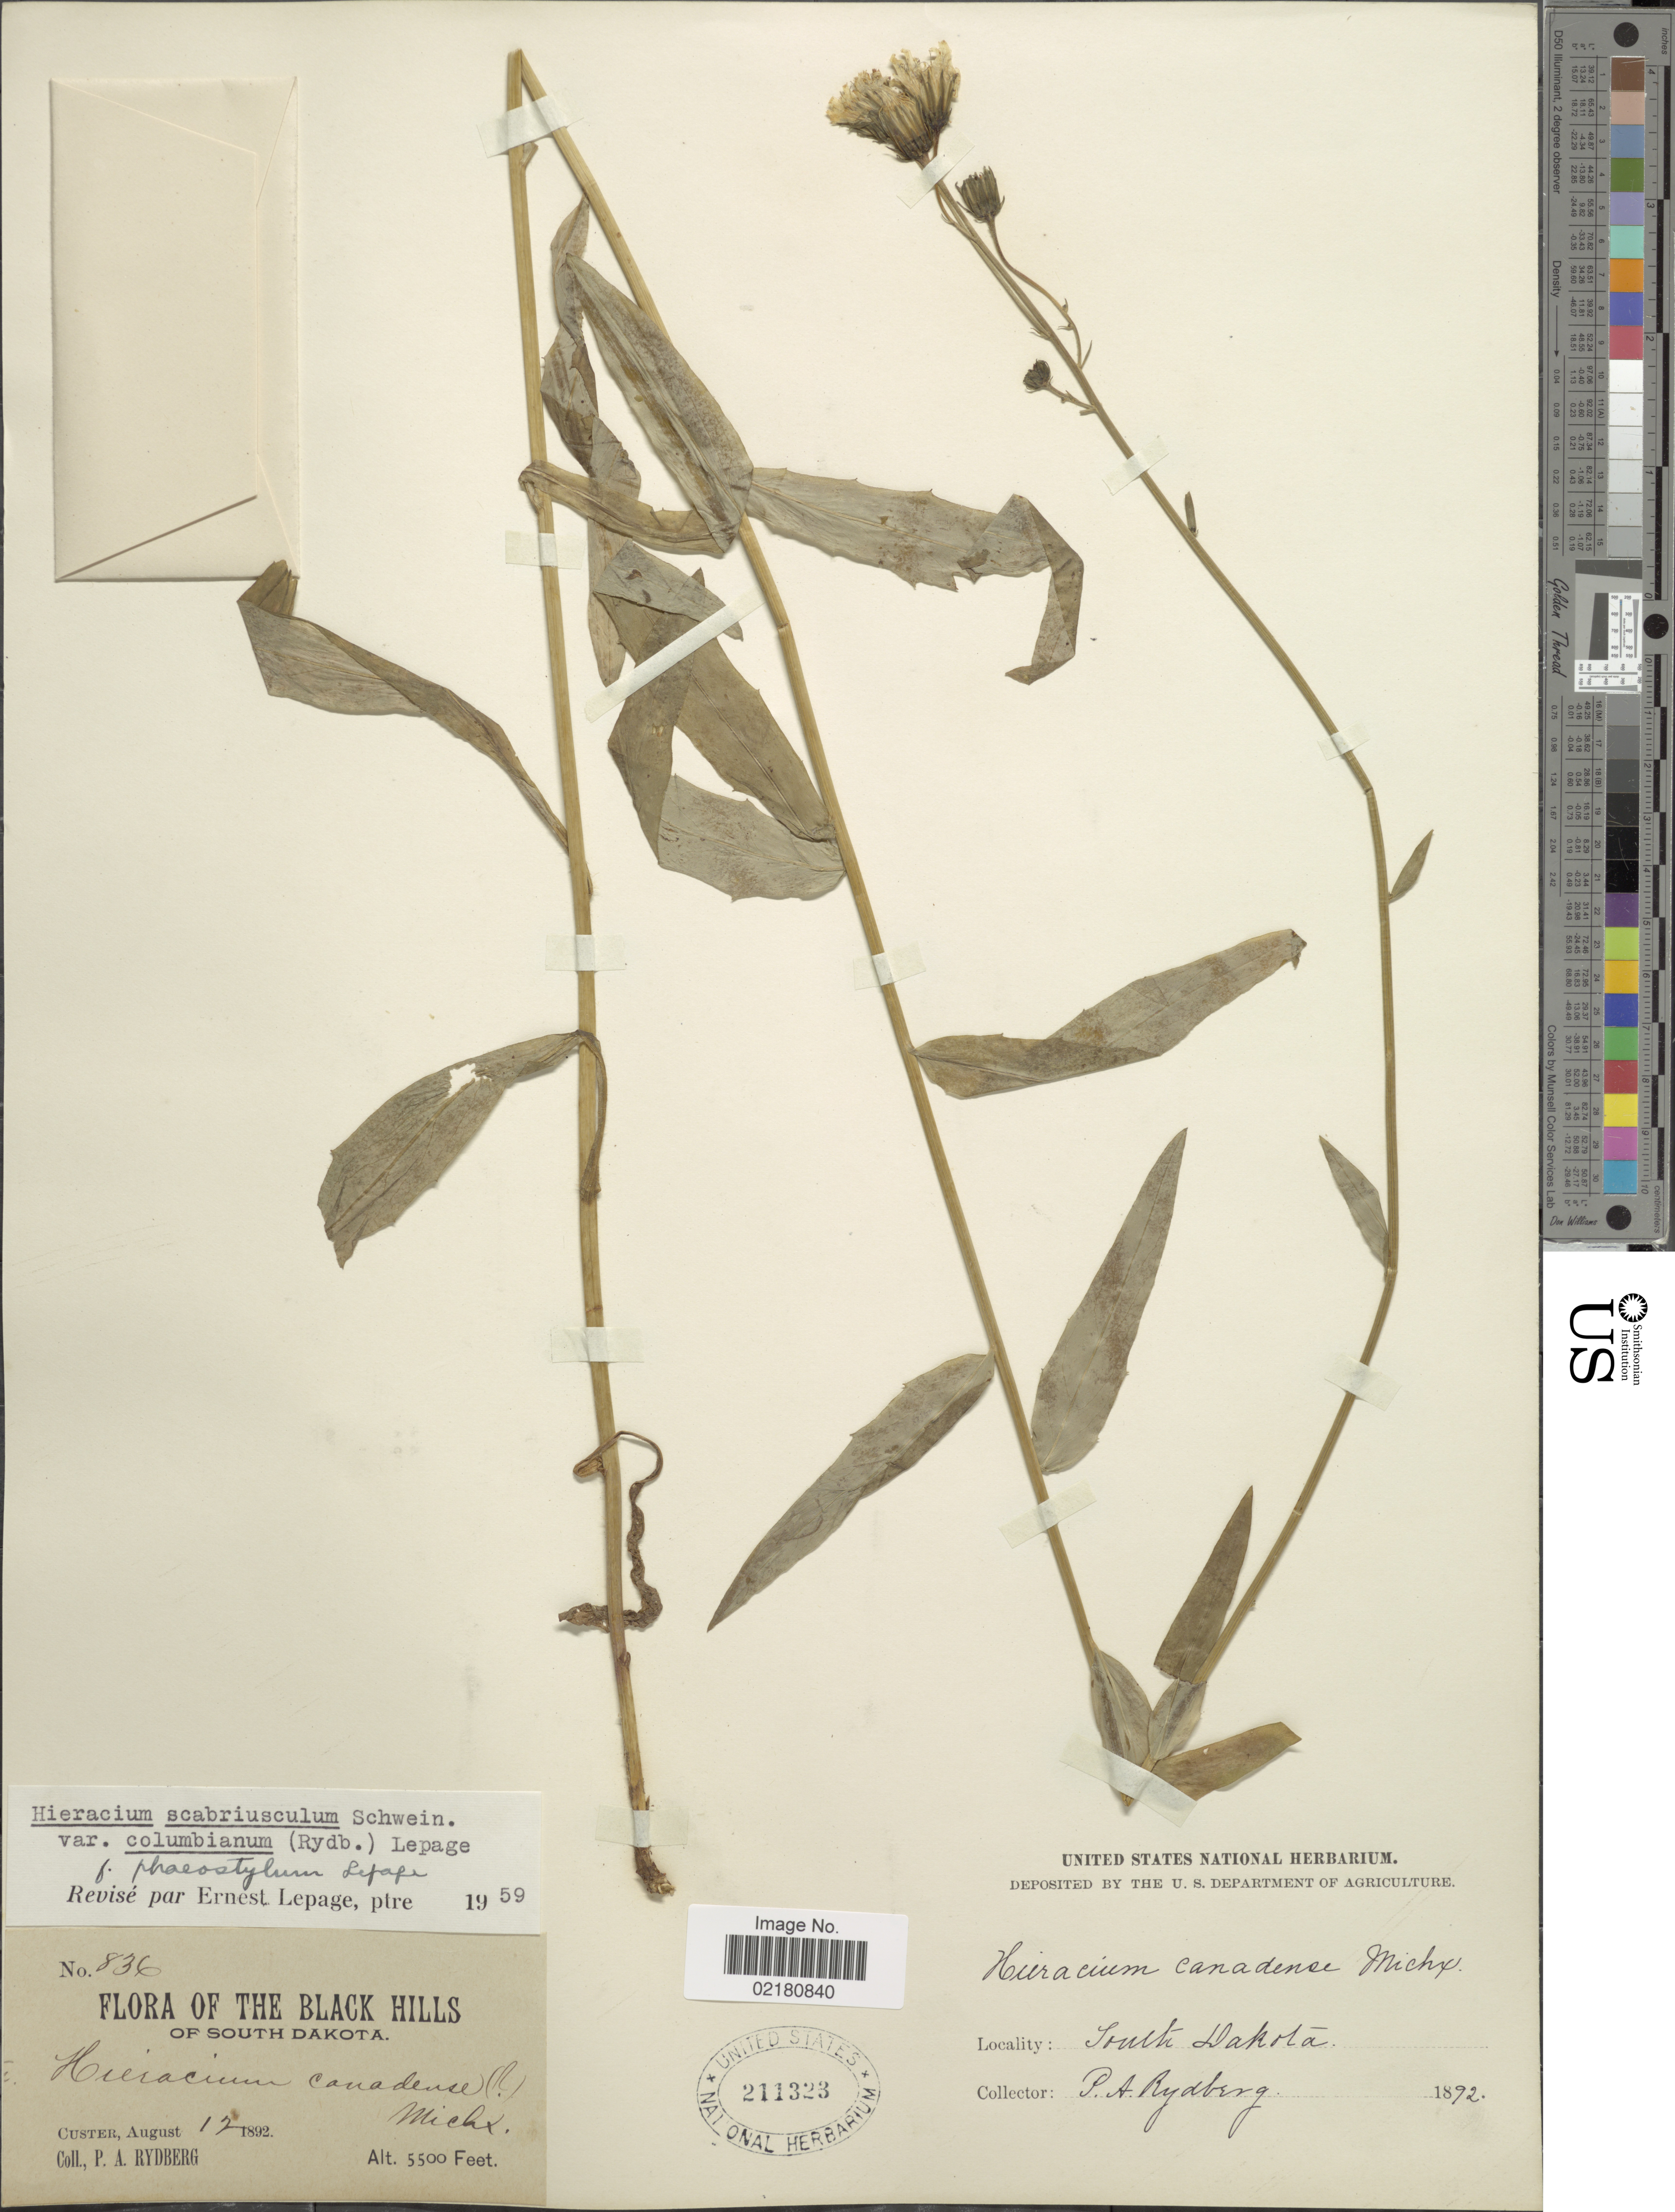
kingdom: Plantae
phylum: Tracheophyta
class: Magnoliopsida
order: Asterales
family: Asteraceae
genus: Hieracium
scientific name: Hieracium umbellatum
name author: L.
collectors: P. A. Rydberg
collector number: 836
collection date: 1892-08-12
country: United States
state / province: South Dakota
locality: Black Hill. Custer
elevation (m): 1676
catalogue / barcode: US 211323